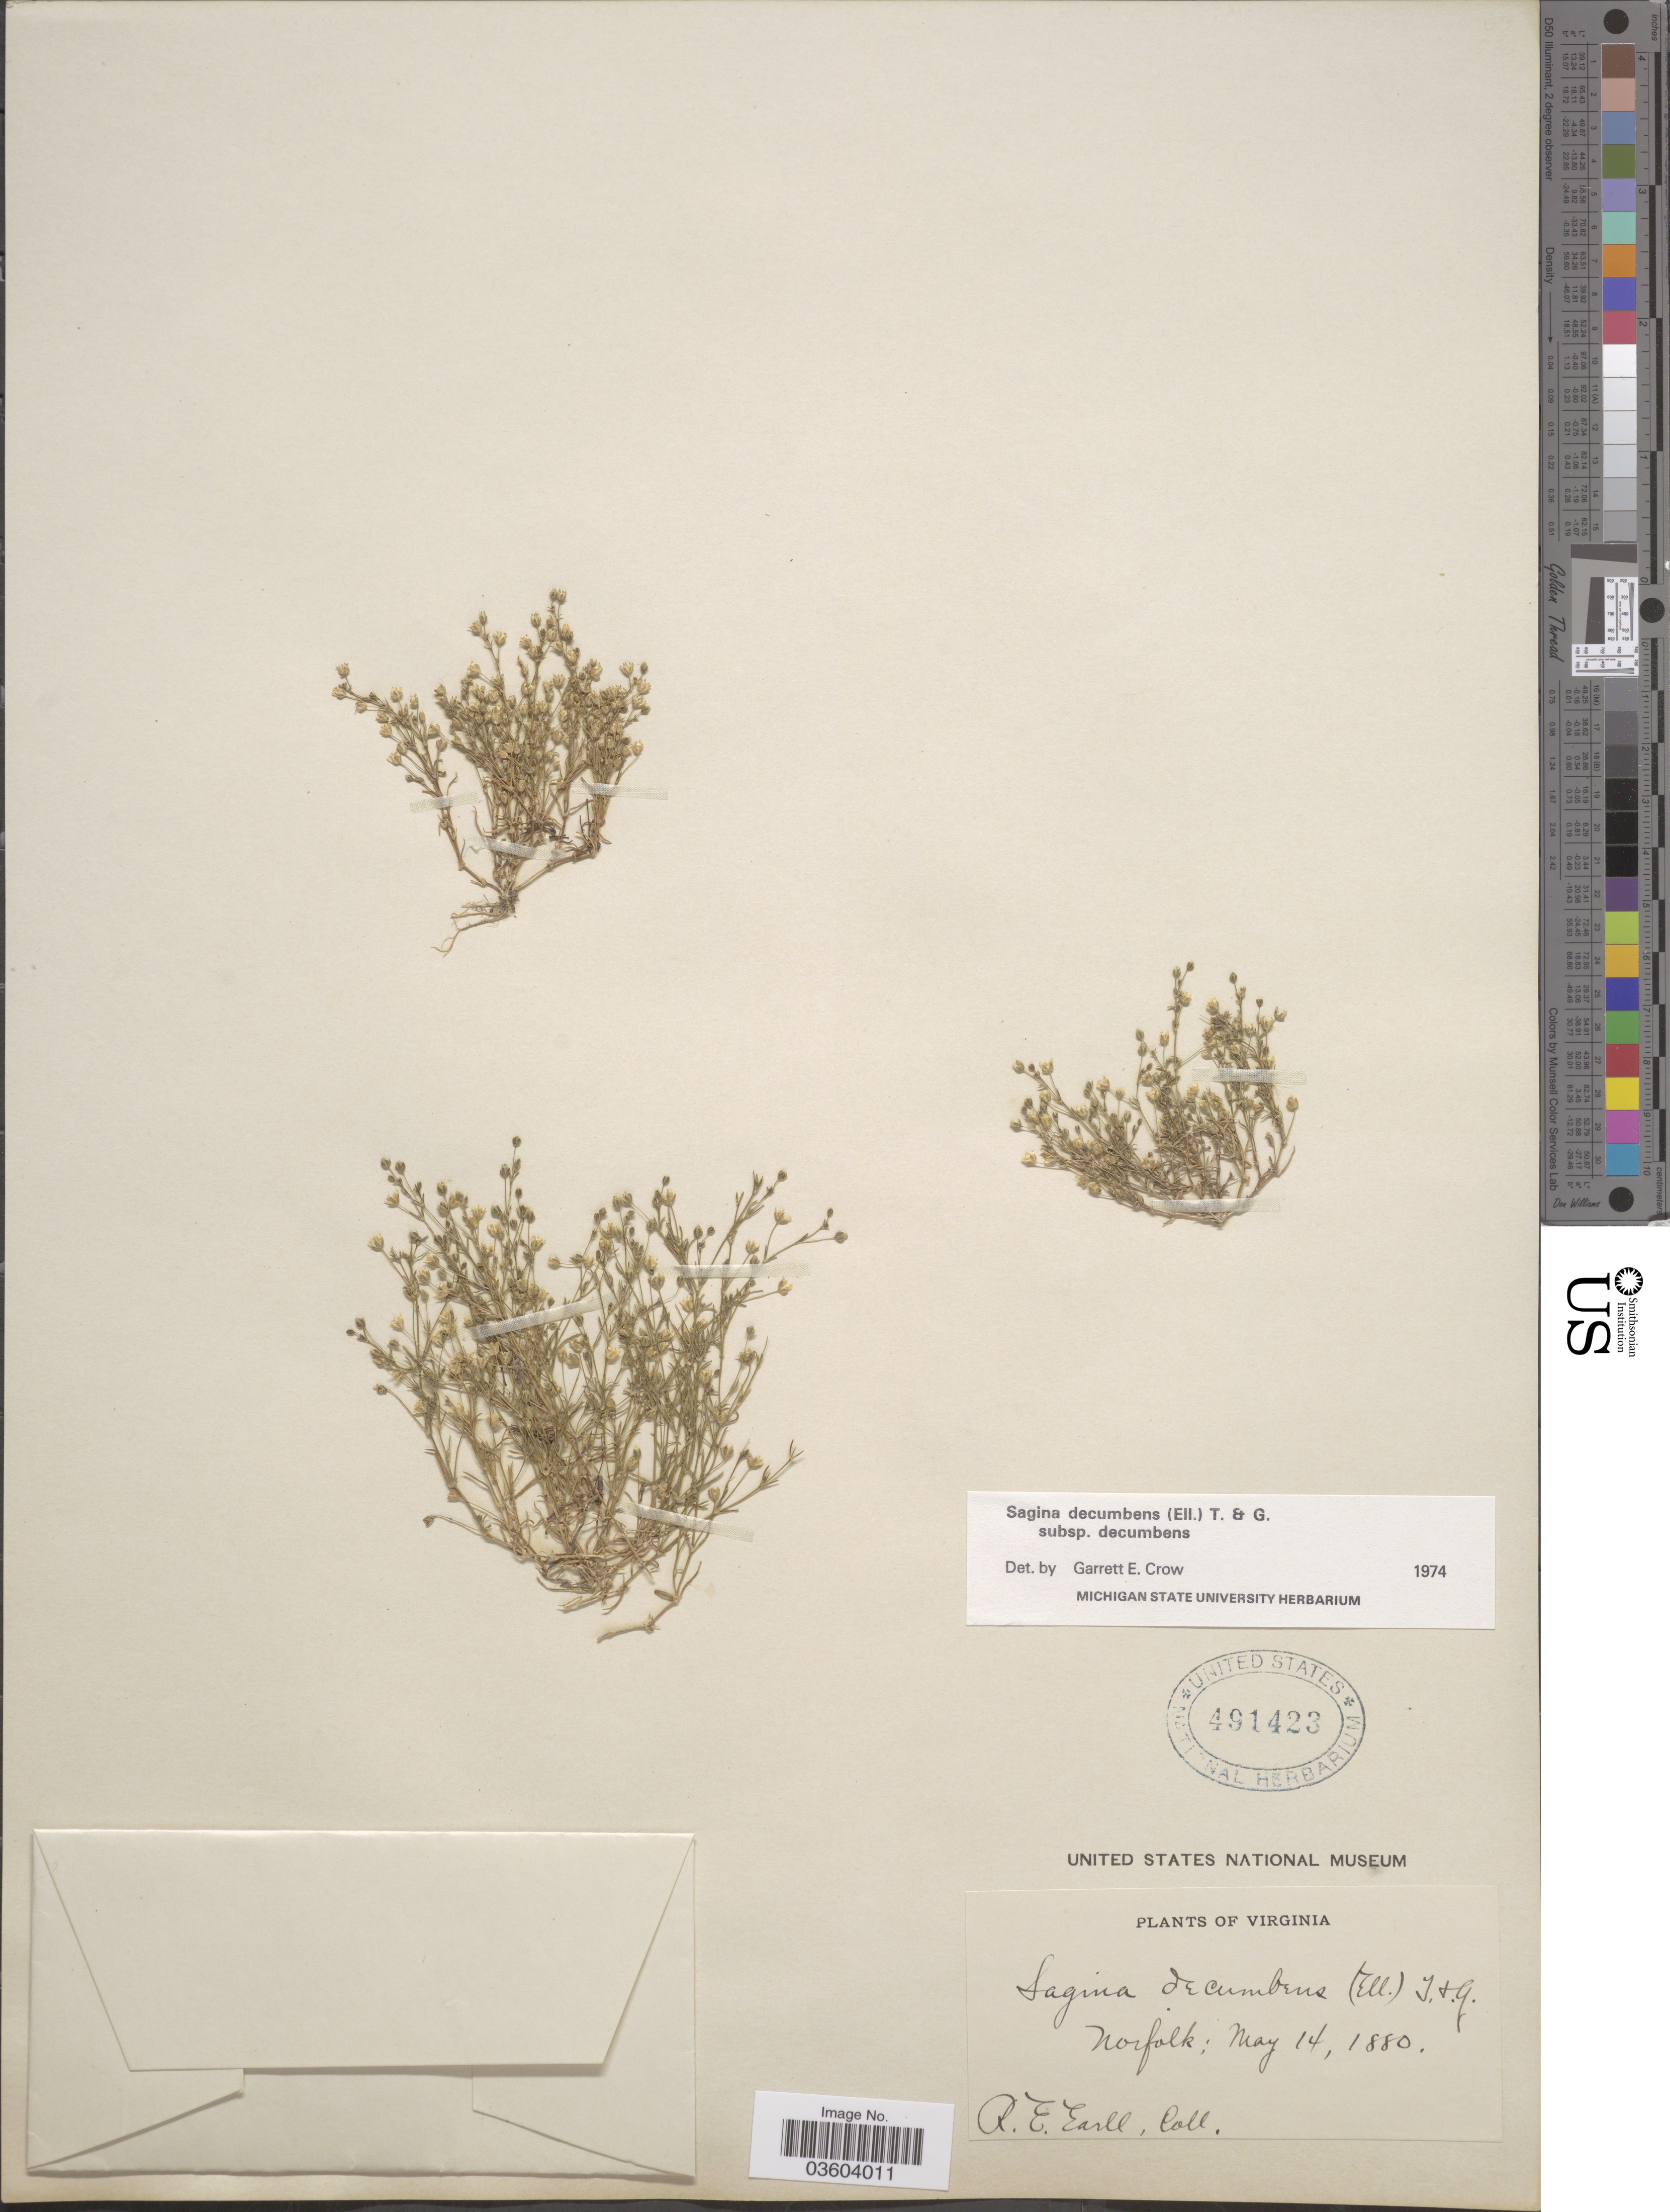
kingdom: Plantae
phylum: Tracheophyta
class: Magnoliopsida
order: Caryophyllales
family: Caryophyllaceae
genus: Sagina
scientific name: Sagina decumbens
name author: (Elliott) Torr. & A. Gray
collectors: R. Earll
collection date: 1880-05-14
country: United States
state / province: Virginia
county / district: City of Norfolk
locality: Norfolk.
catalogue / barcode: US 491423